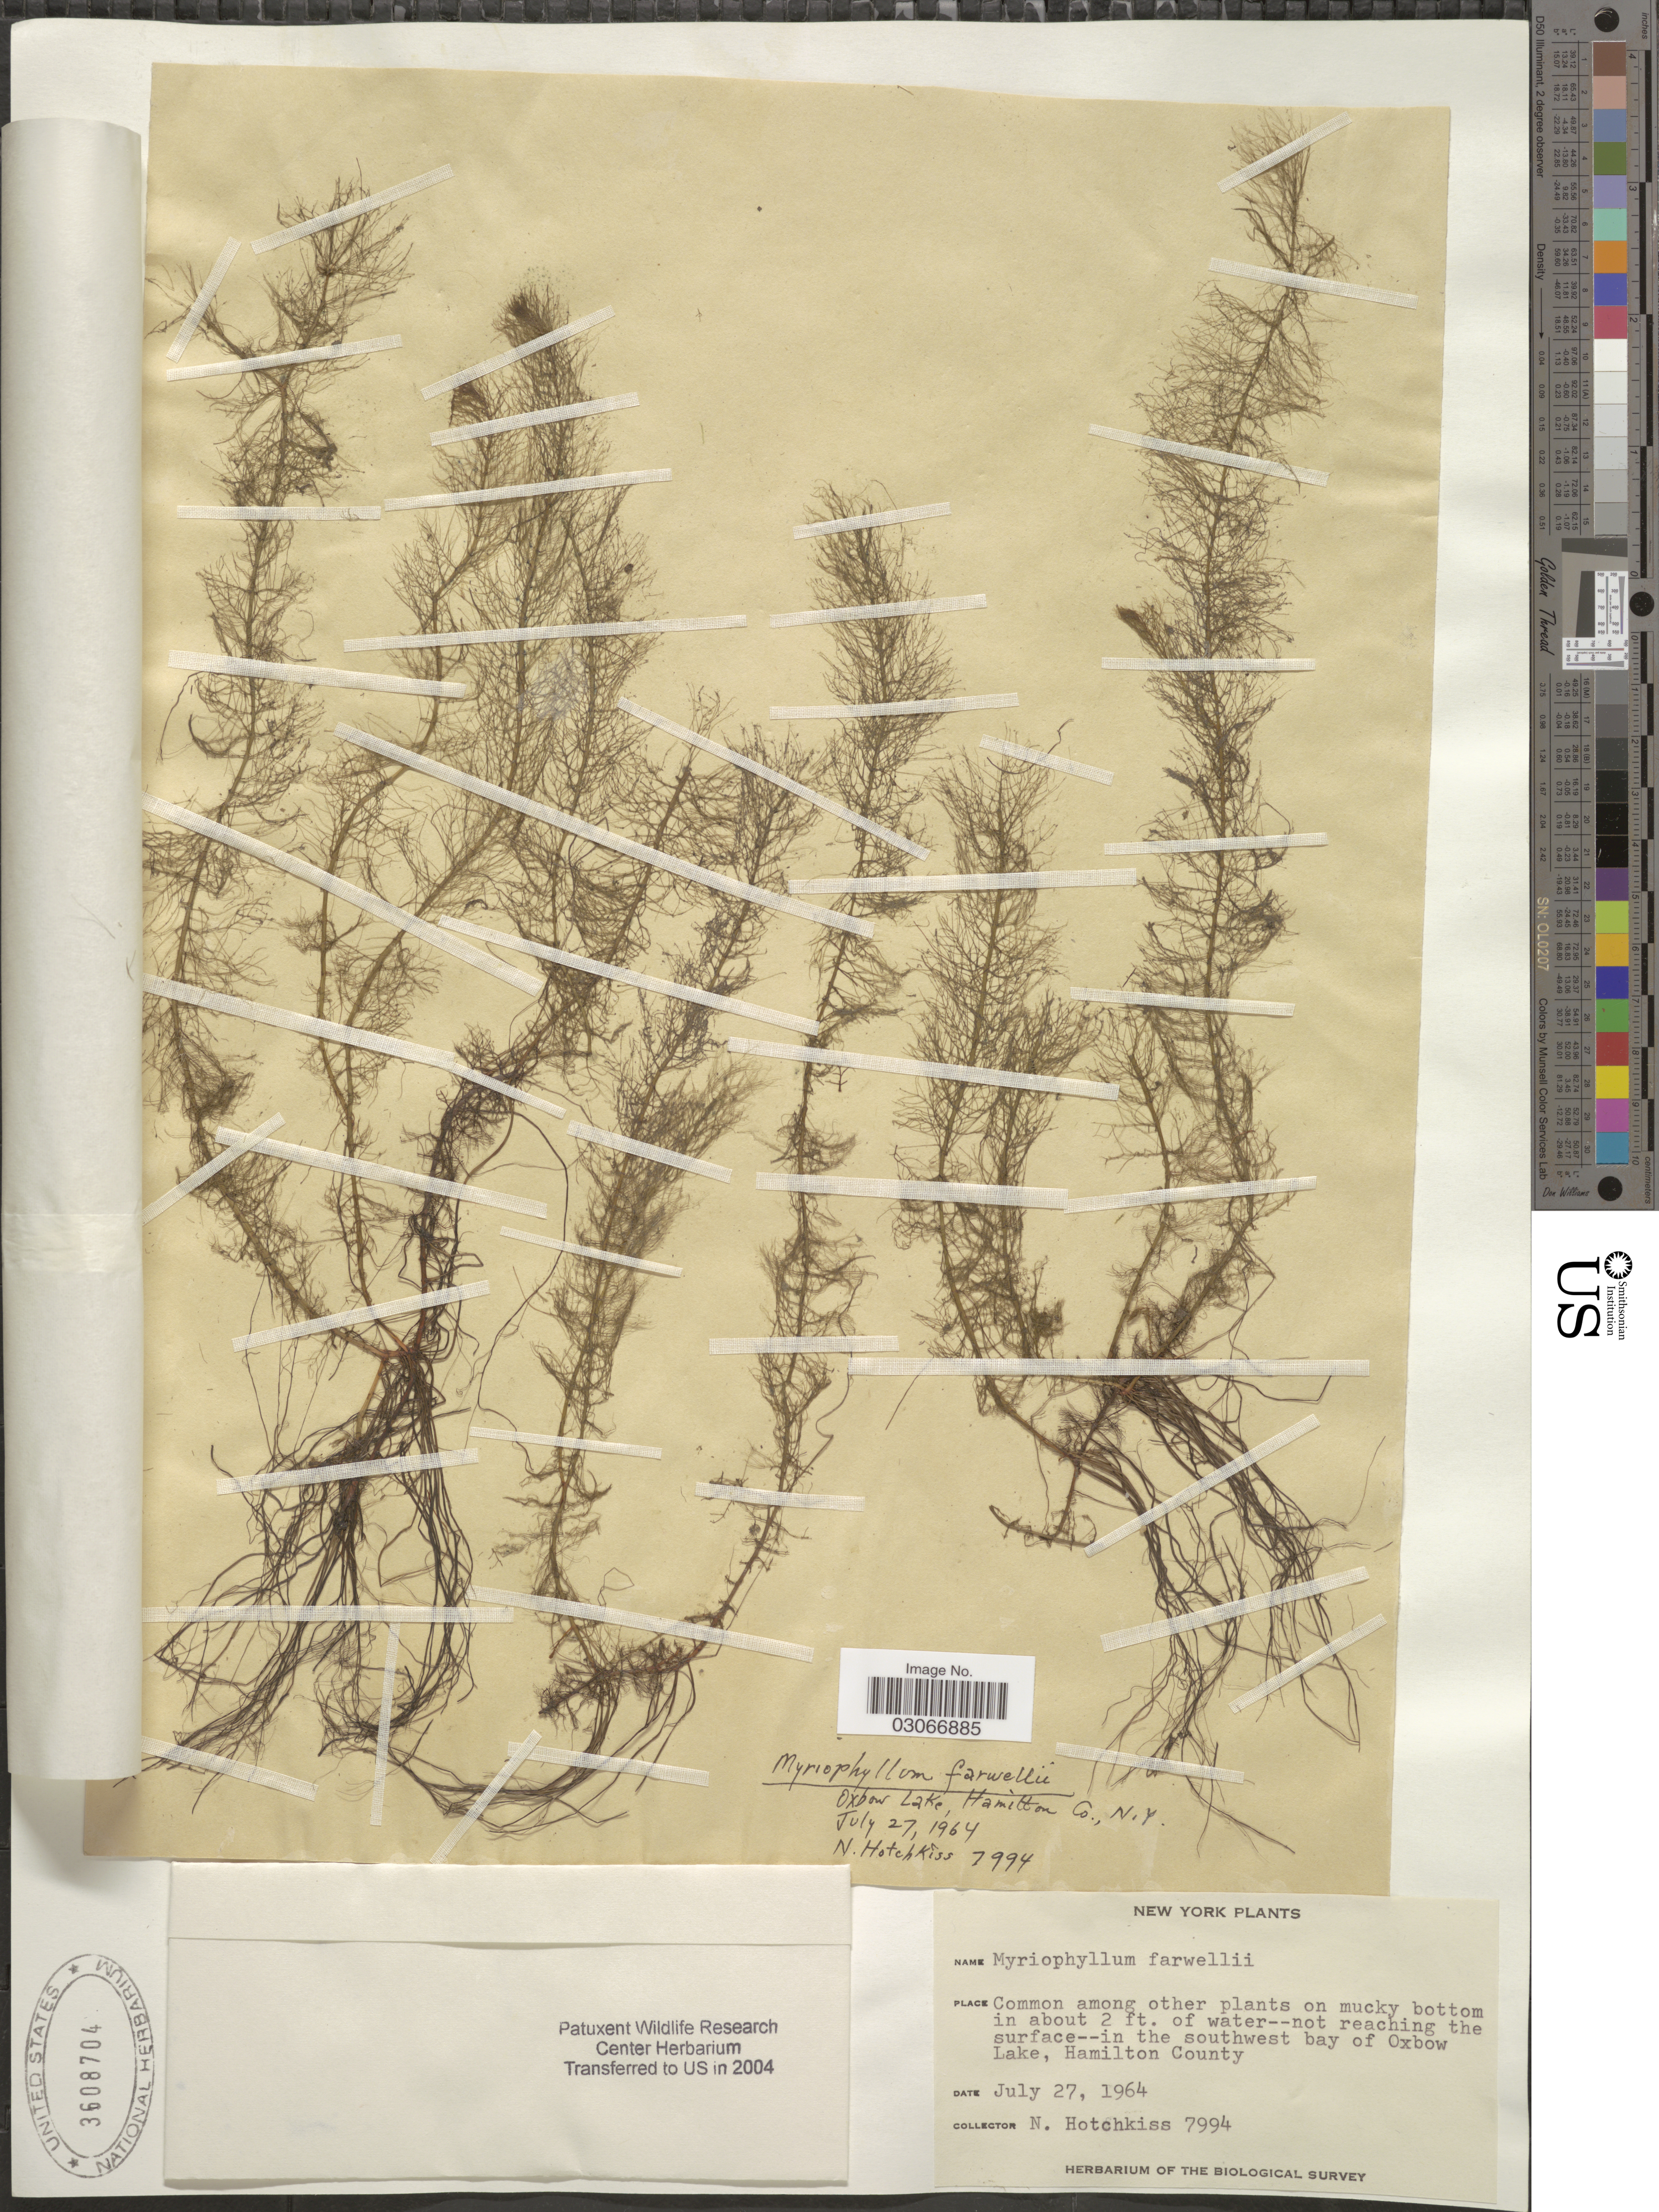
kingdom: Plantae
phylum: Tracheophyta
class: Magnoliopsida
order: Saxifragales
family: Haloragaceae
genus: Myriophyllum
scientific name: Myriophyllum farwellii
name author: Morong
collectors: N. Hotchkiss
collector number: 7994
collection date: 1964-07-27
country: United States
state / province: New York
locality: In the southwest bay of Oxbow Lake, Hamilton County.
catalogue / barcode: US 3608704